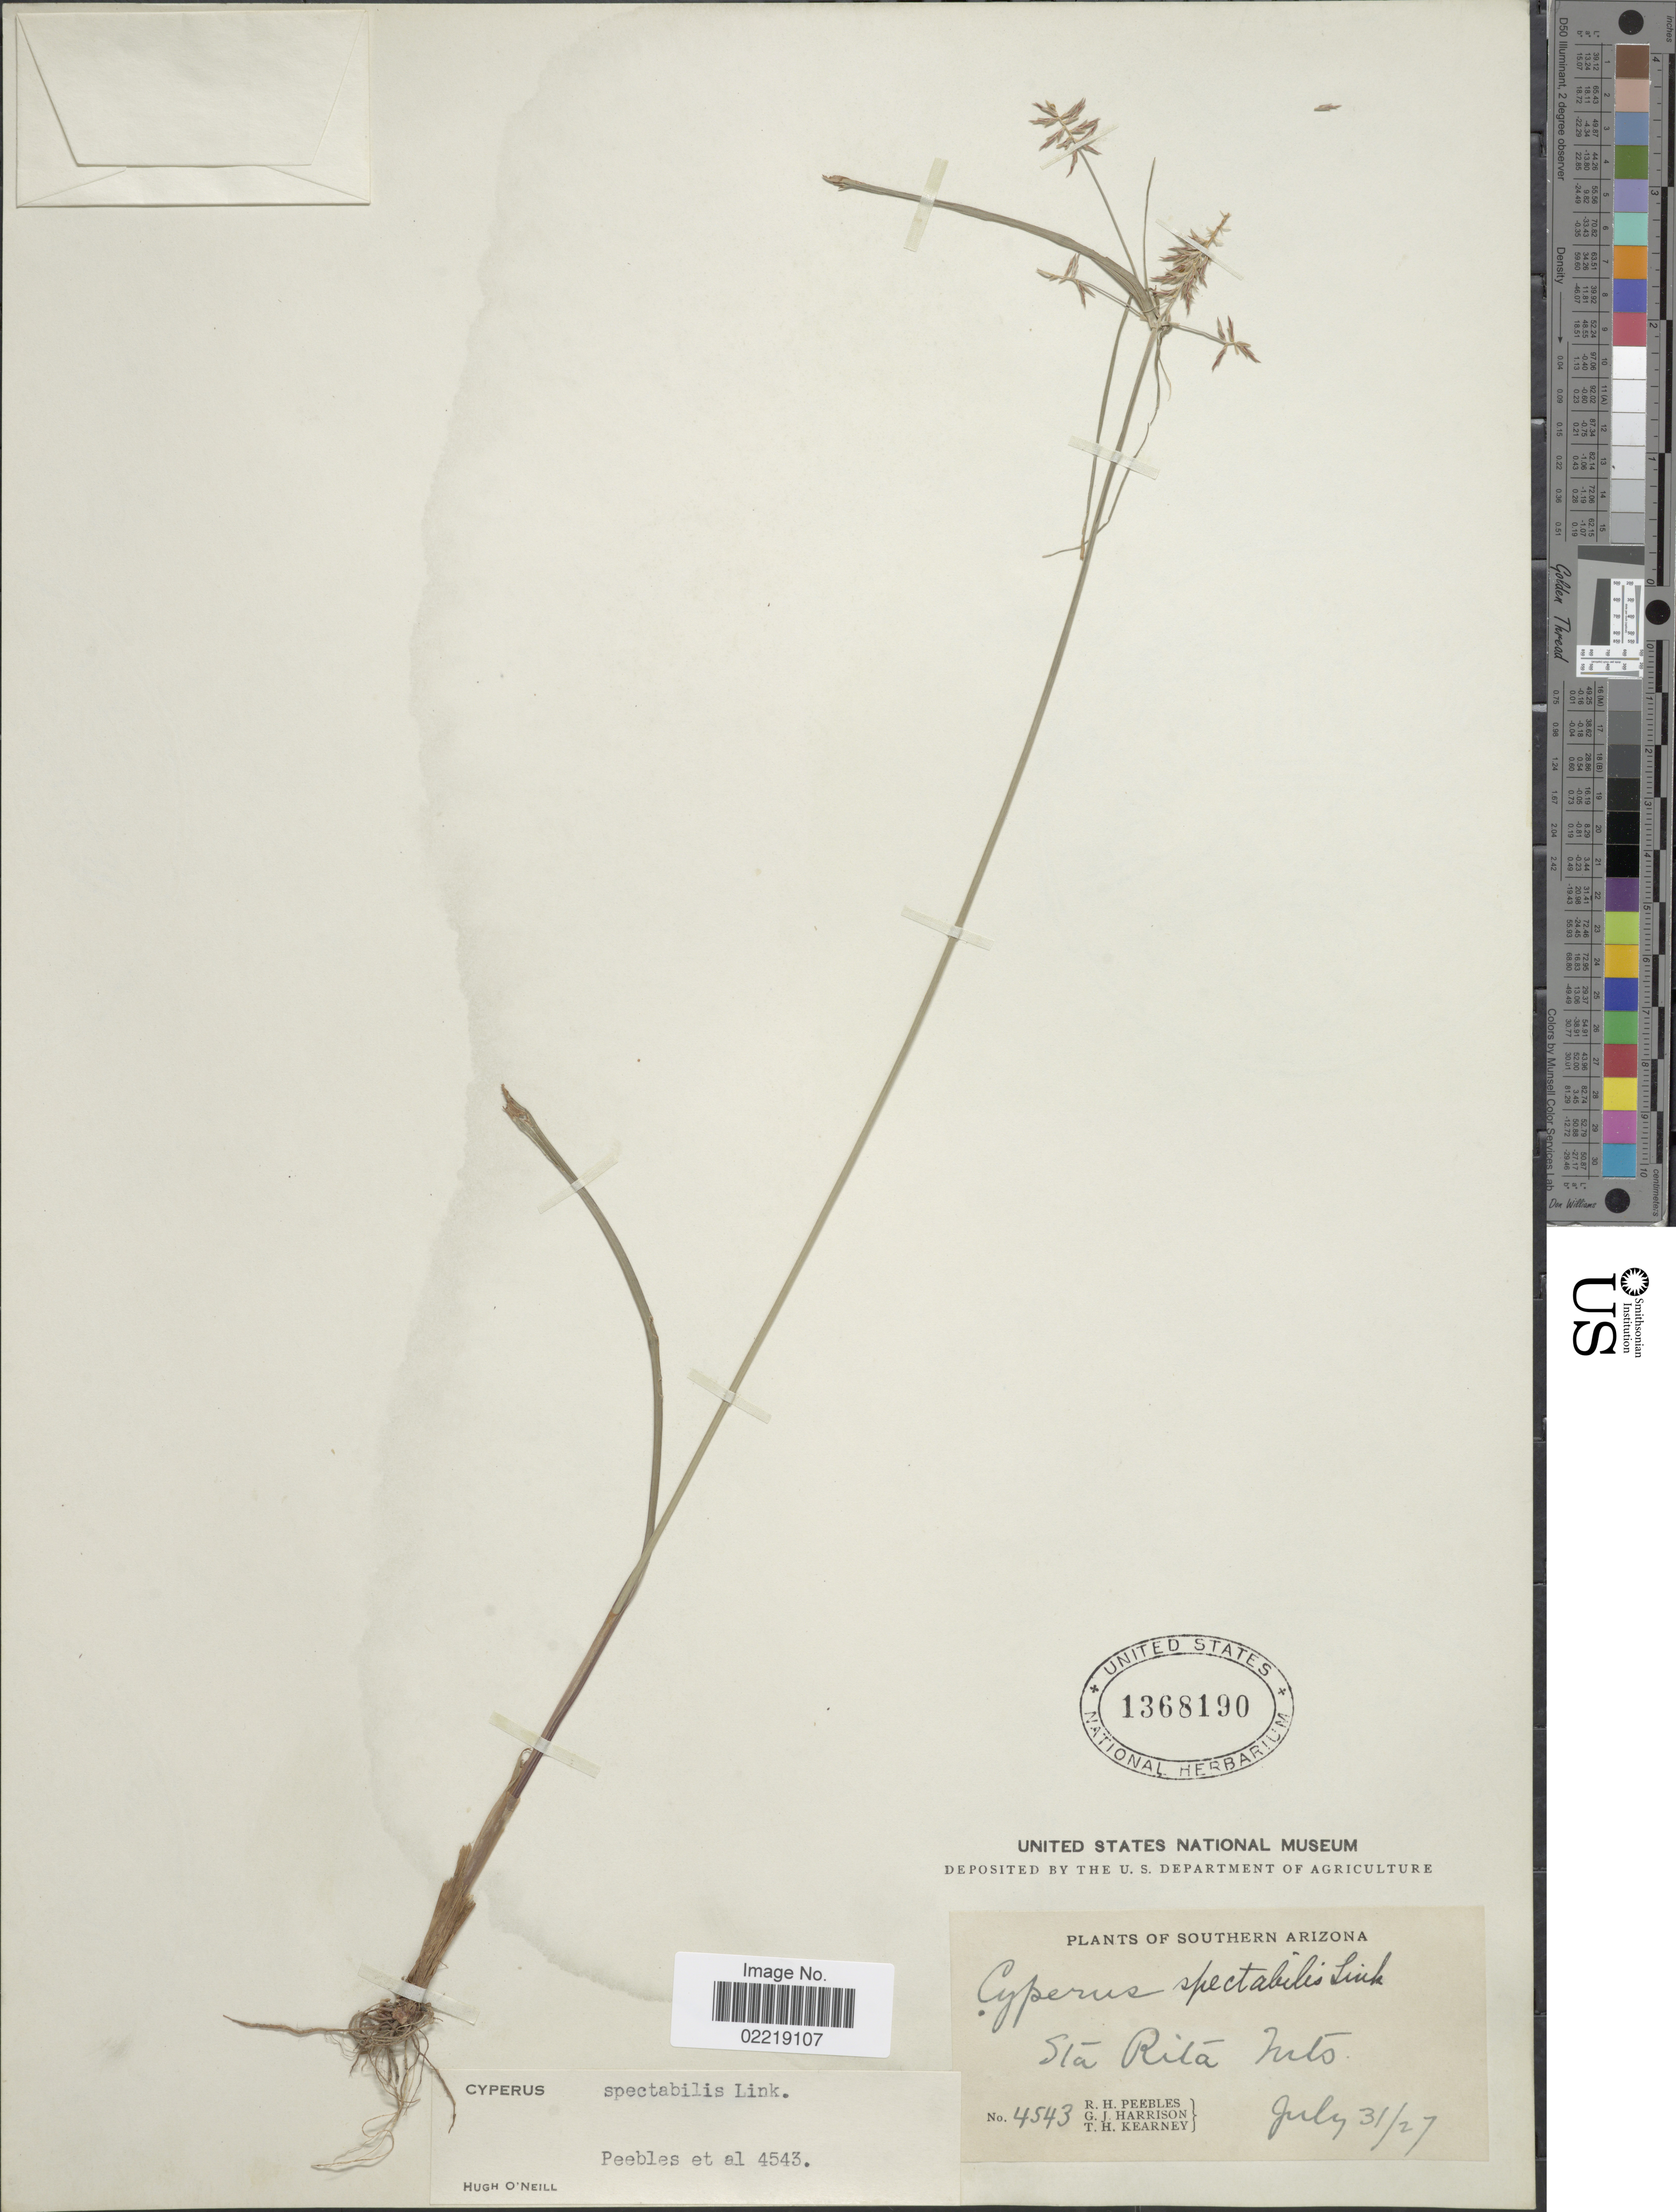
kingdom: Plantae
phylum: Tracheophyta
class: Liliopsida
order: Poales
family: Cyperaceae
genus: Cyperus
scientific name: Cyperus spectabilis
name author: Link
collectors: R. H. Peebles, G. J. Harrison & T. H. Kearney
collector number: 4543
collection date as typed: Transcribed d/m/y: 31/7/27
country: United States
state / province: Arizona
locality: Southern Arizona, Sta Rita Mts.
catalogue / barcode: US 1368190